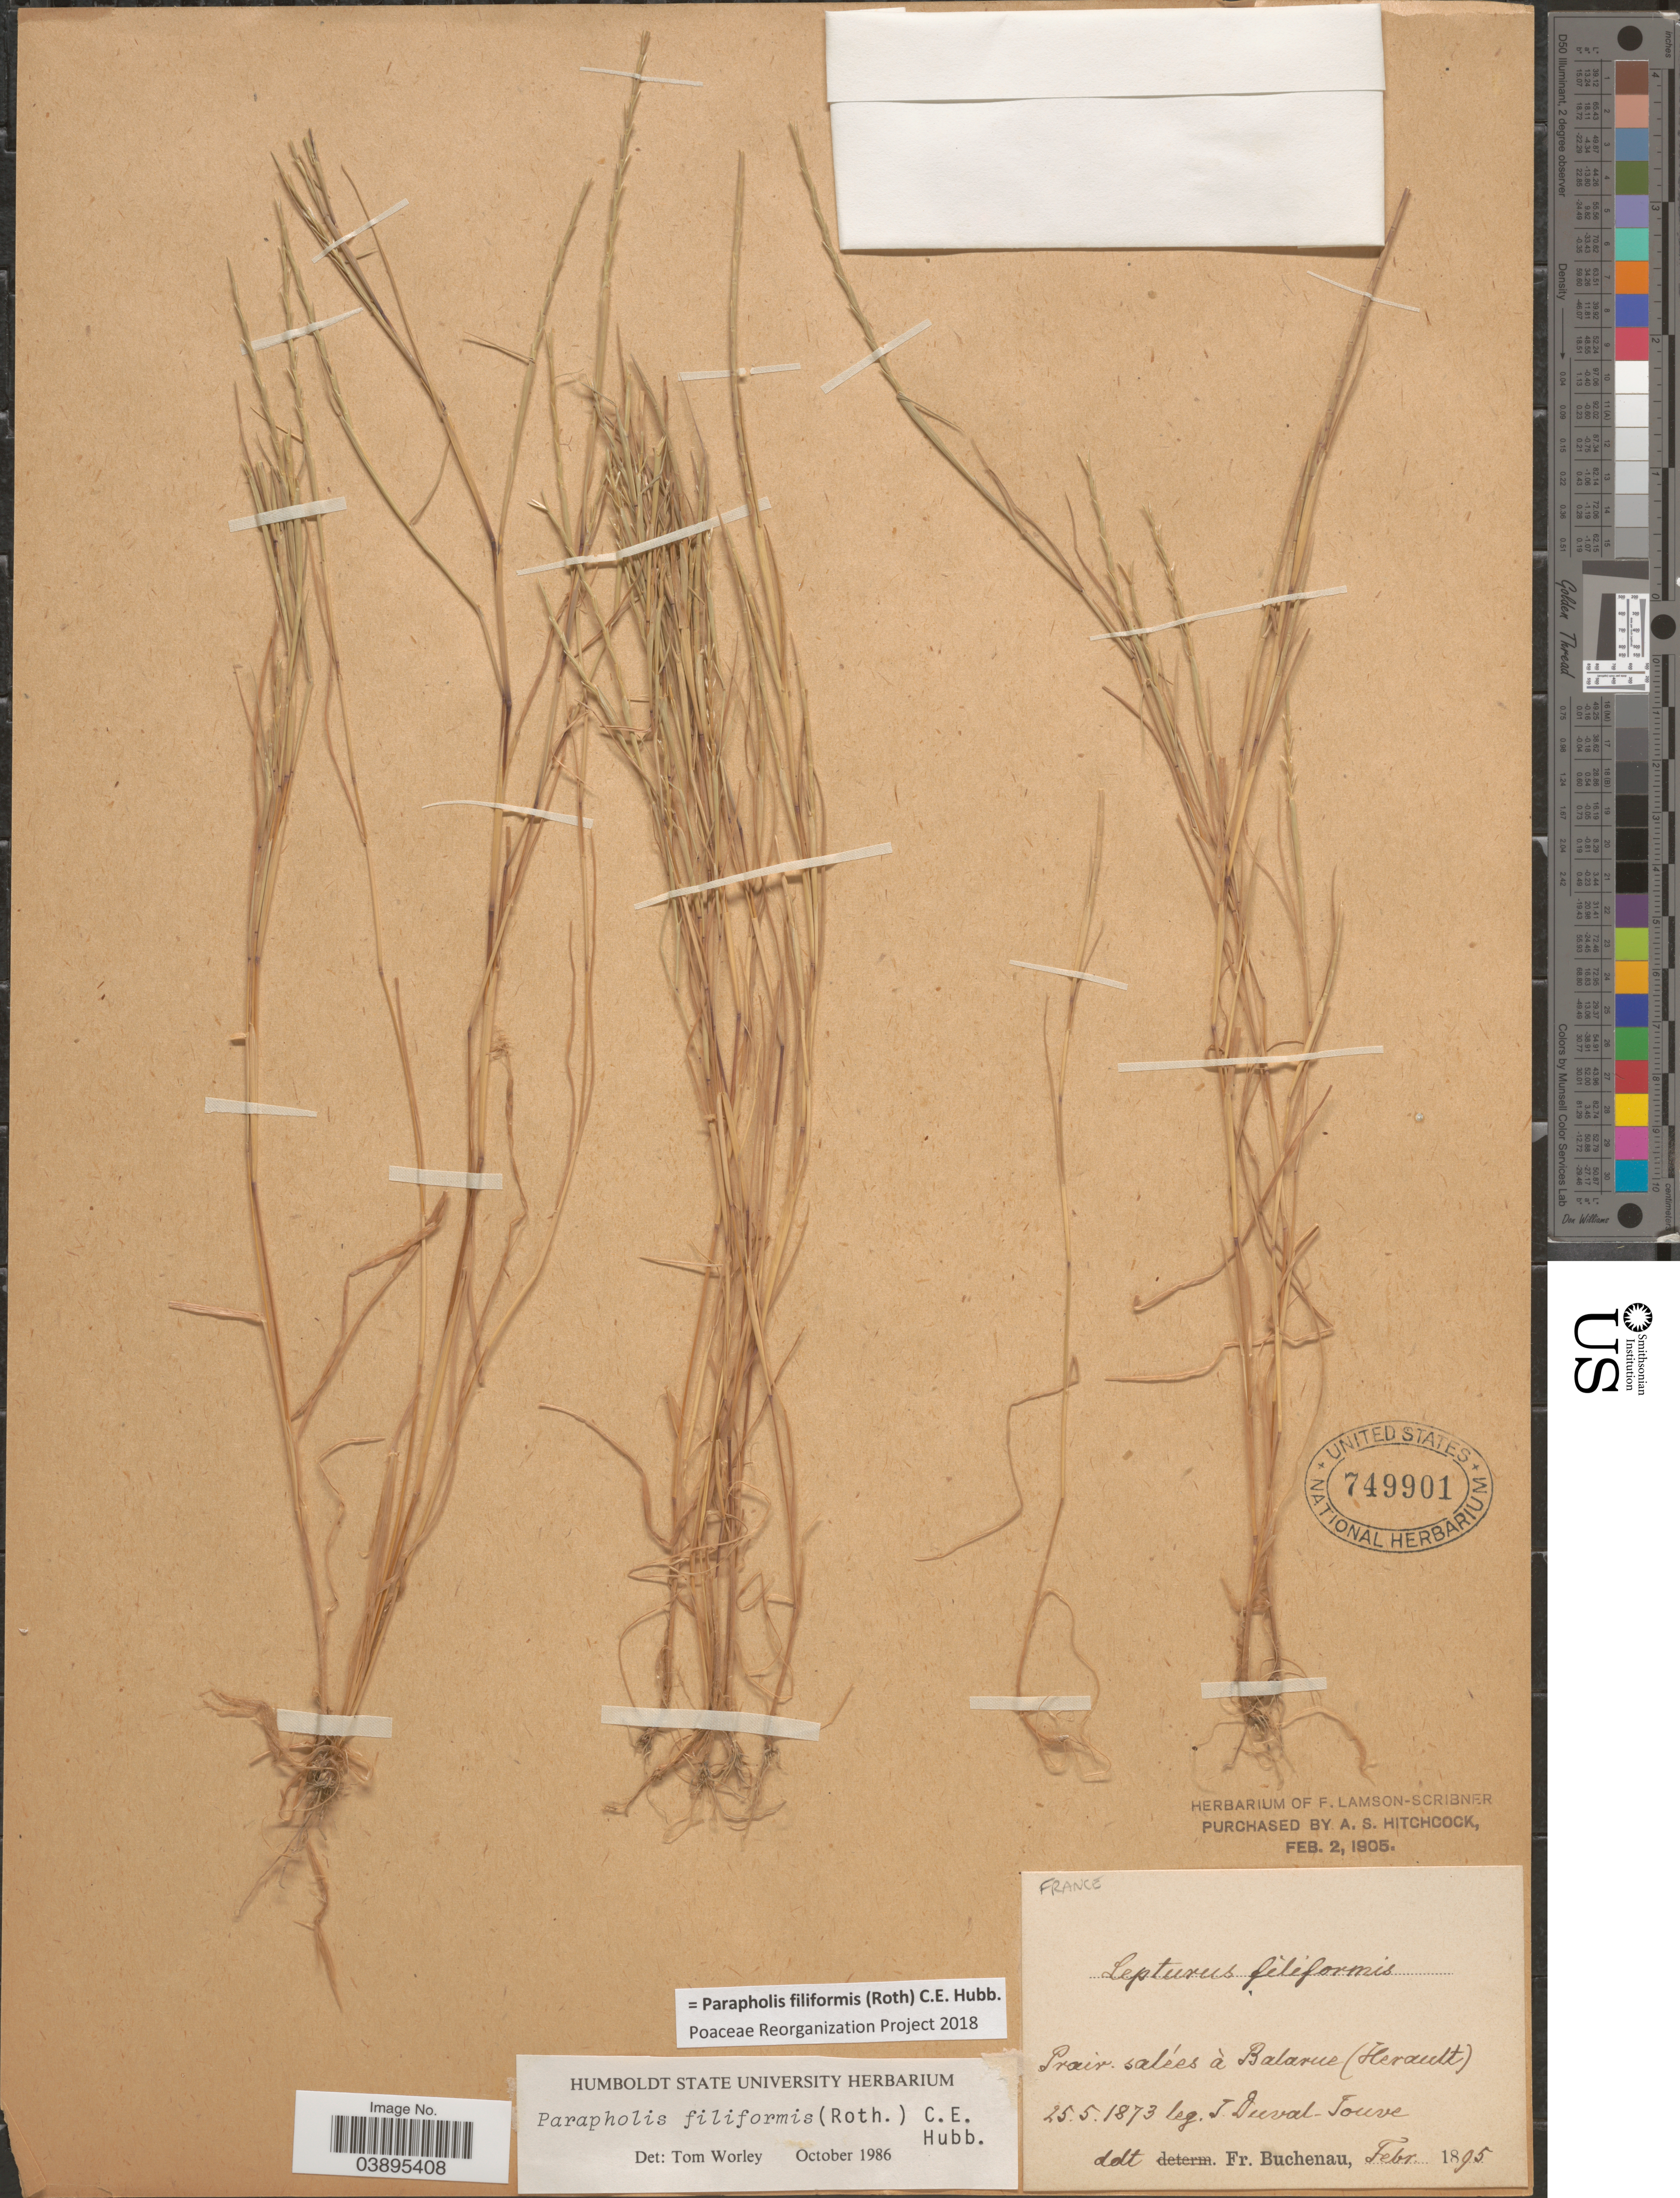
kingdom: Plantae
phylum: Tracheophyta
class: Liliopsida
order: Poales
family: Poaceae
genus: Parapholis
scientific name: Parapholis filiformis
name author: (Roth) C.E. Hubb.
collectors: J. Duval-Jouve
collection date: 1873-05-25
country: France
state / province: Occitanie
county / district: Hérault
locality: Prair. salées à Balarus (Herault).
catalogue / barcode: US 749901